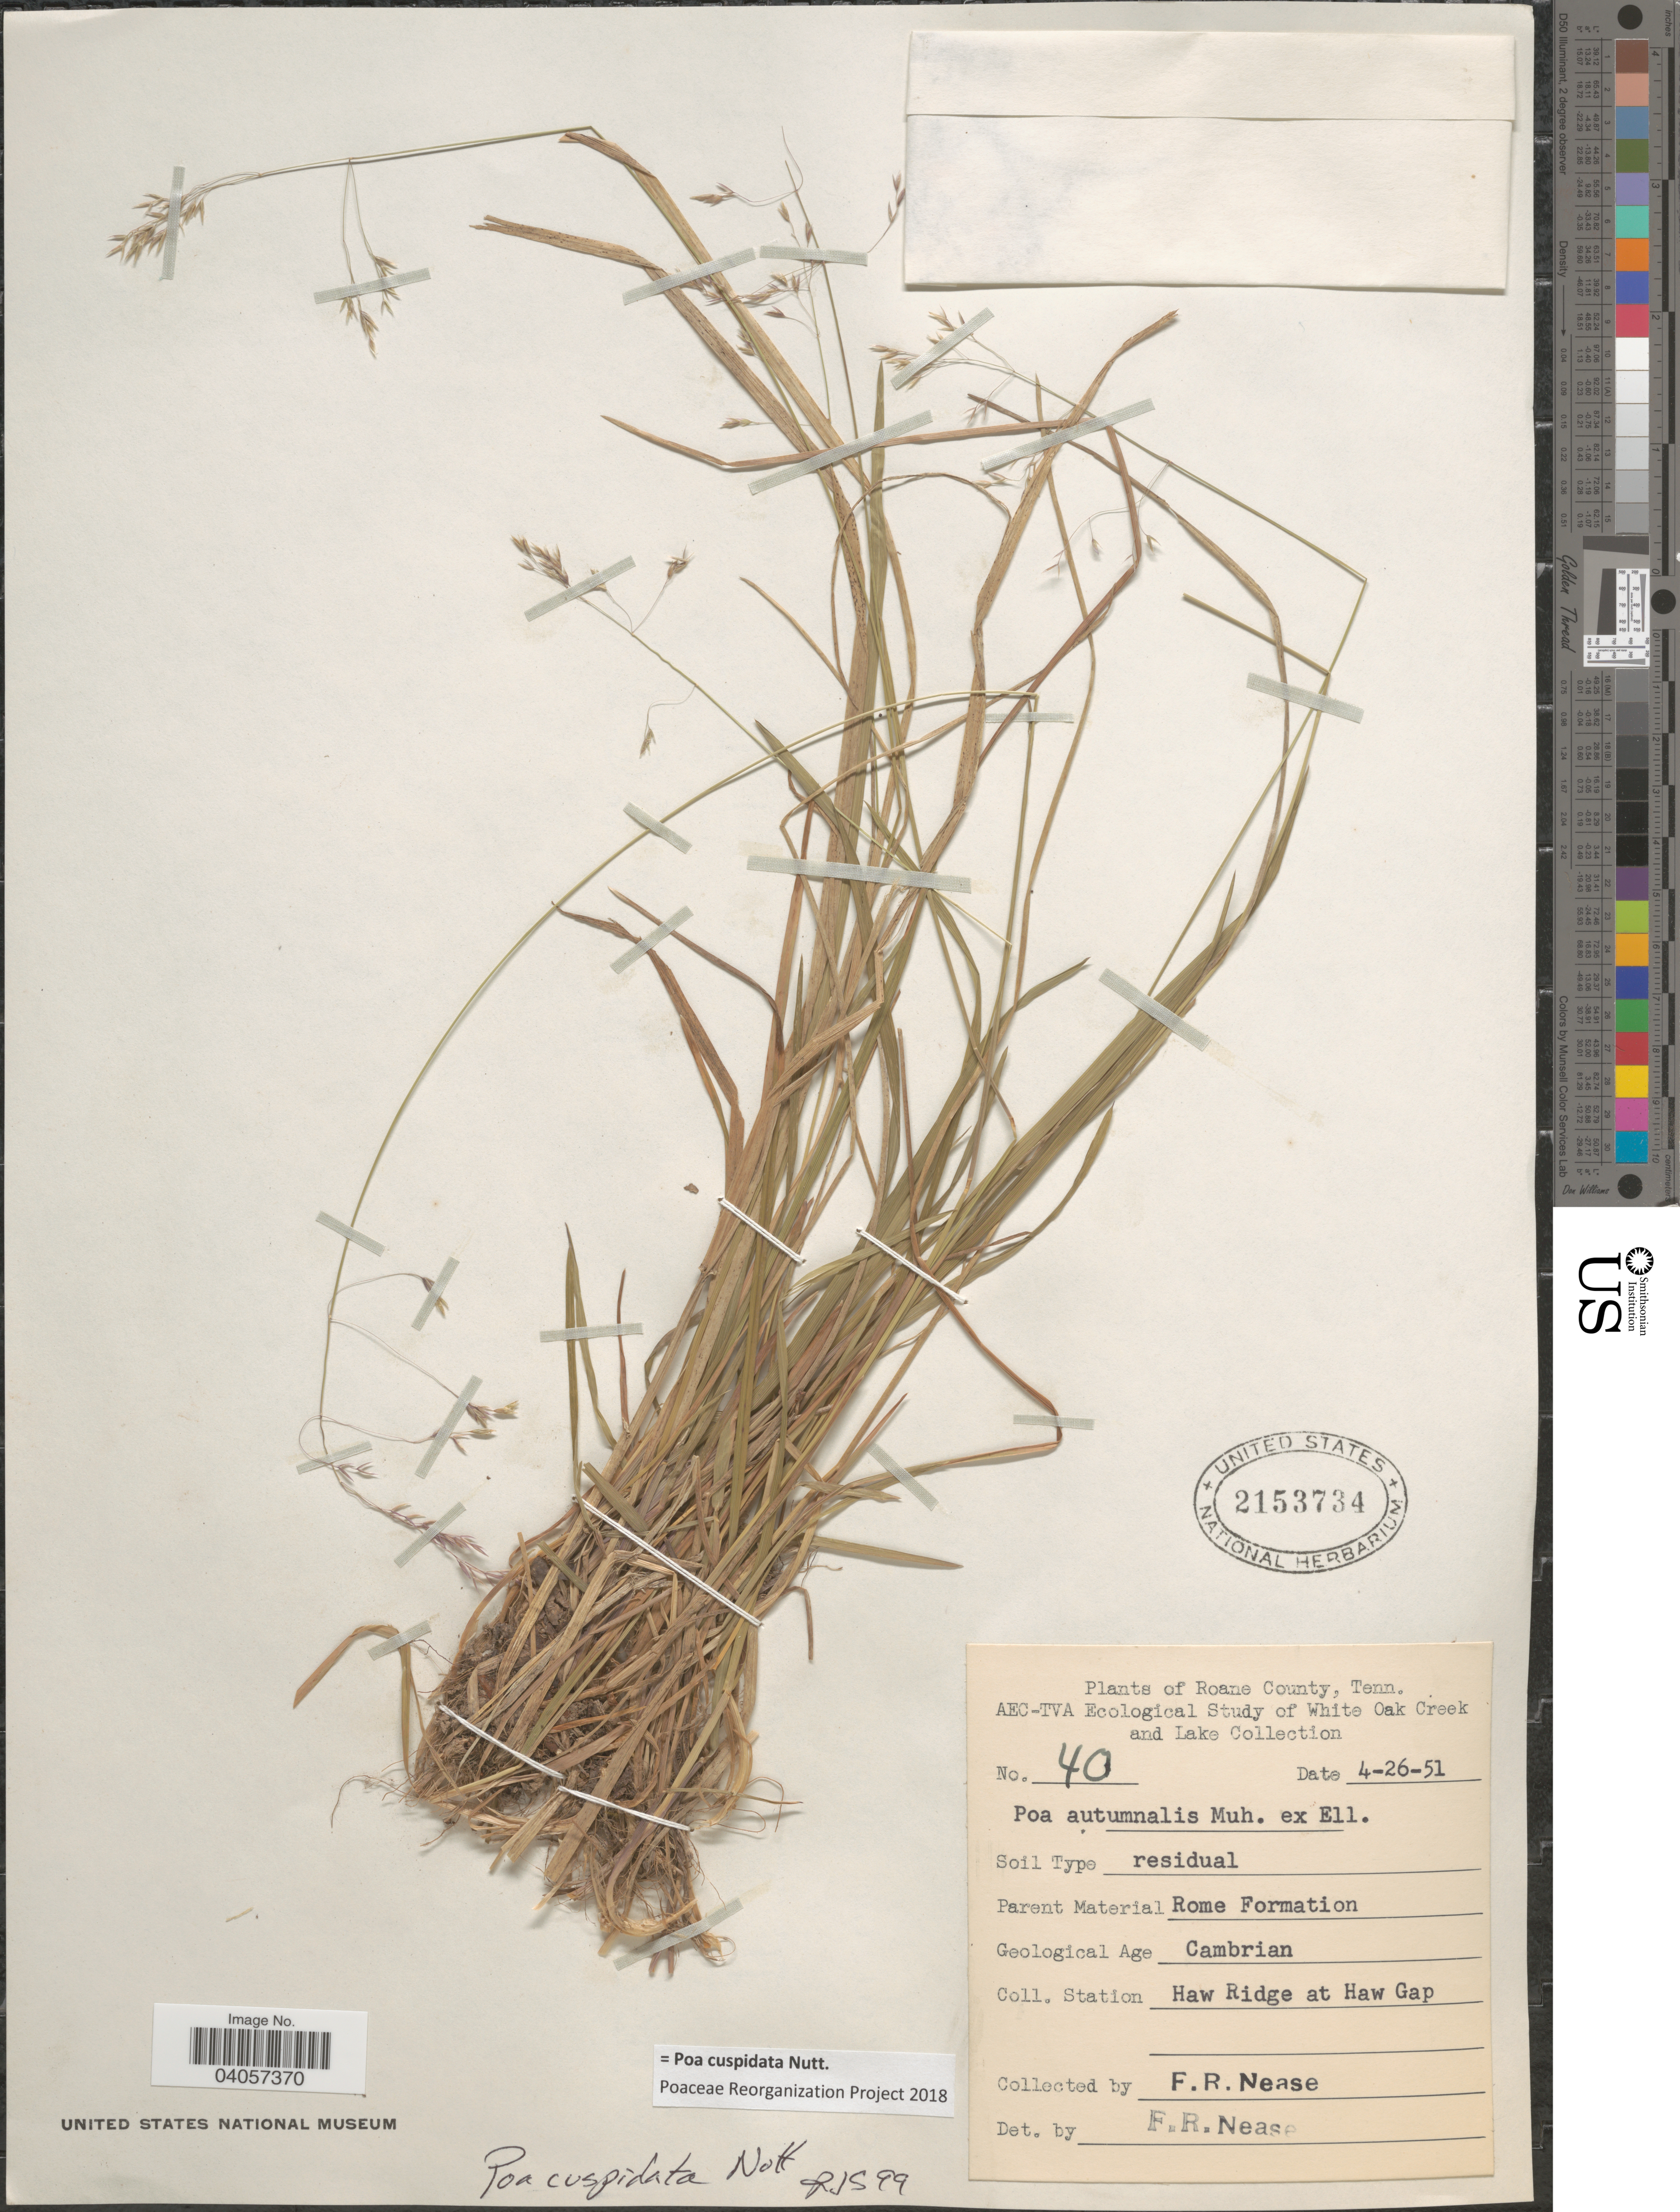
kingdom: Plantae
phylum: Tracheophyta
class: Liliopsida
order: Poales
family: Poaceae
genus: Poa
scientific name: Poa cuspidata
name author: Nutt.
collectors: F. Nease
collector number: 40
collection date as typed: Transcribed d/m/y: 26/4/51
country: United States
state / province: Tennessee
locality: Roane County. White Oak Creek and Lake [unsure placement] Haw Ridge at Haw Gap.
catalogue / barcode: US 2153734